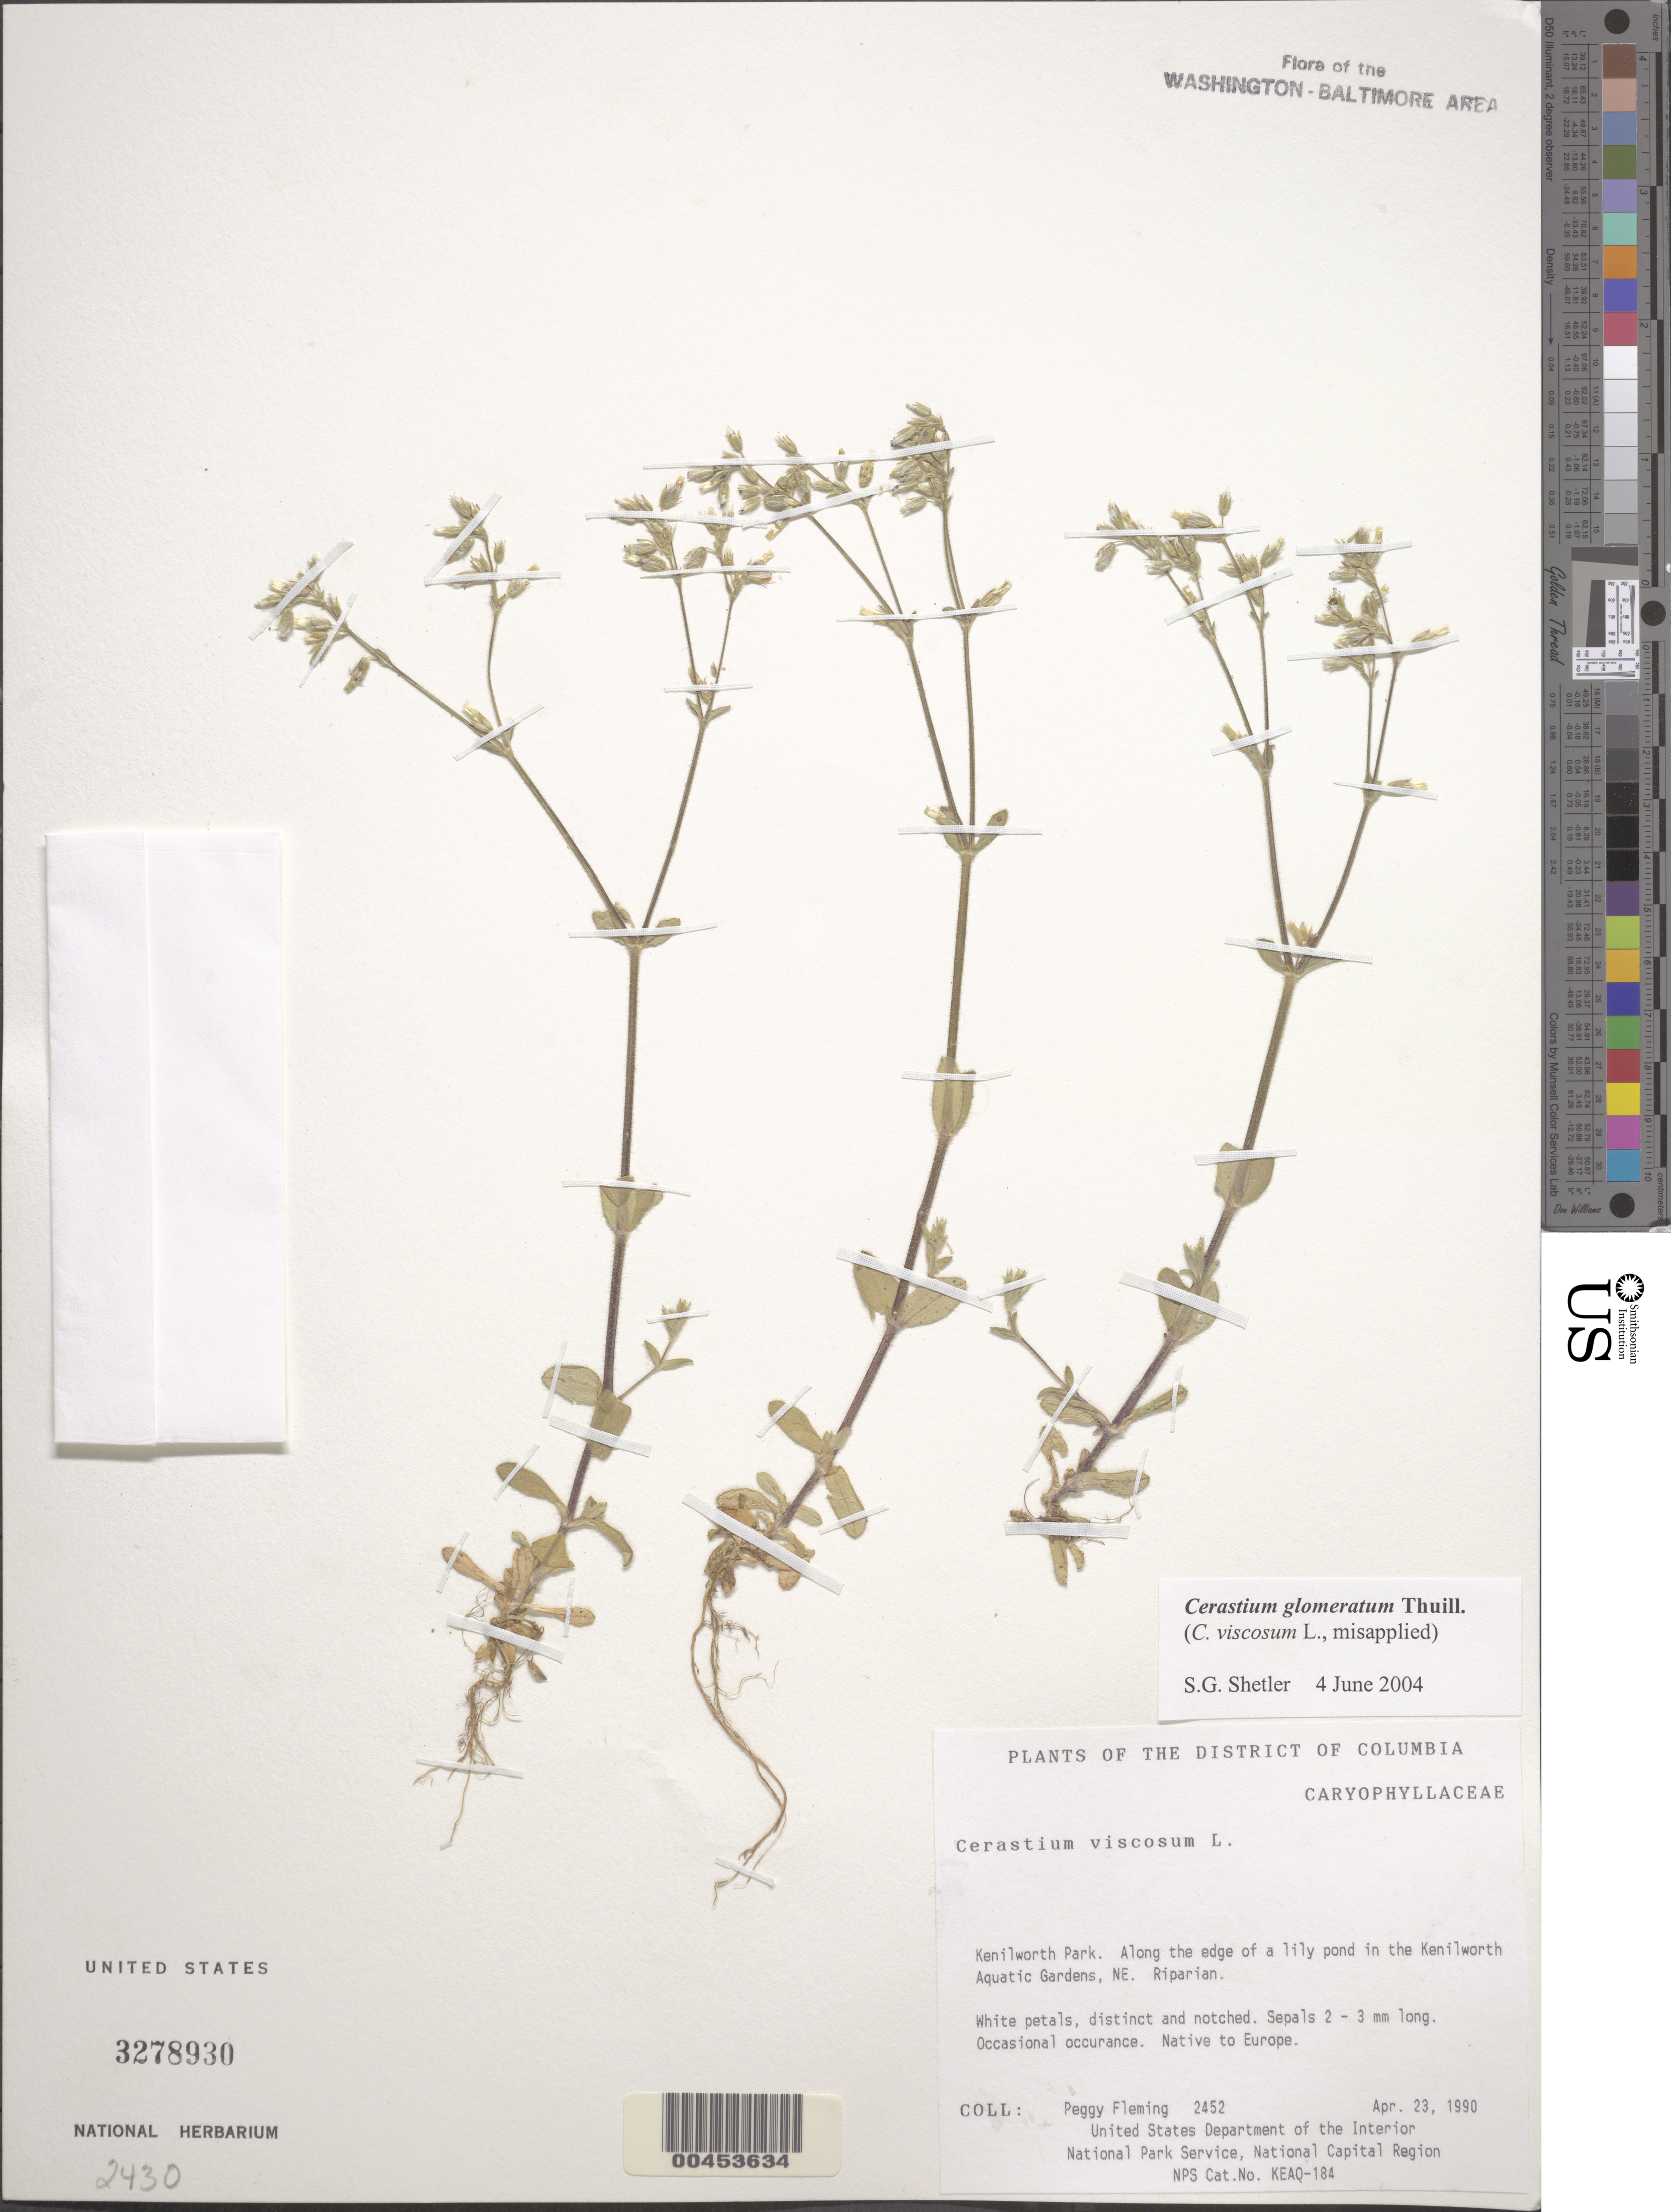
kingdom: Plantae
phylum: Tracheophyta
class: Magnoliopsida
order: Caryophyllales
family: Caryophyllaceae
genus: Cerastium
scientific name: Cerastium glomeratum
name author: Thuill.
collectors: P. Fleming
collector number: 2452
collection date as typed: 23 Apr 1990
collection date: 1990-04-23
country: United States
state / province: District of Columbia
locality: Kenilworth Park, along the edge of a lily pond in Aquatic Gardens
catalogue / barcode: US 3278930